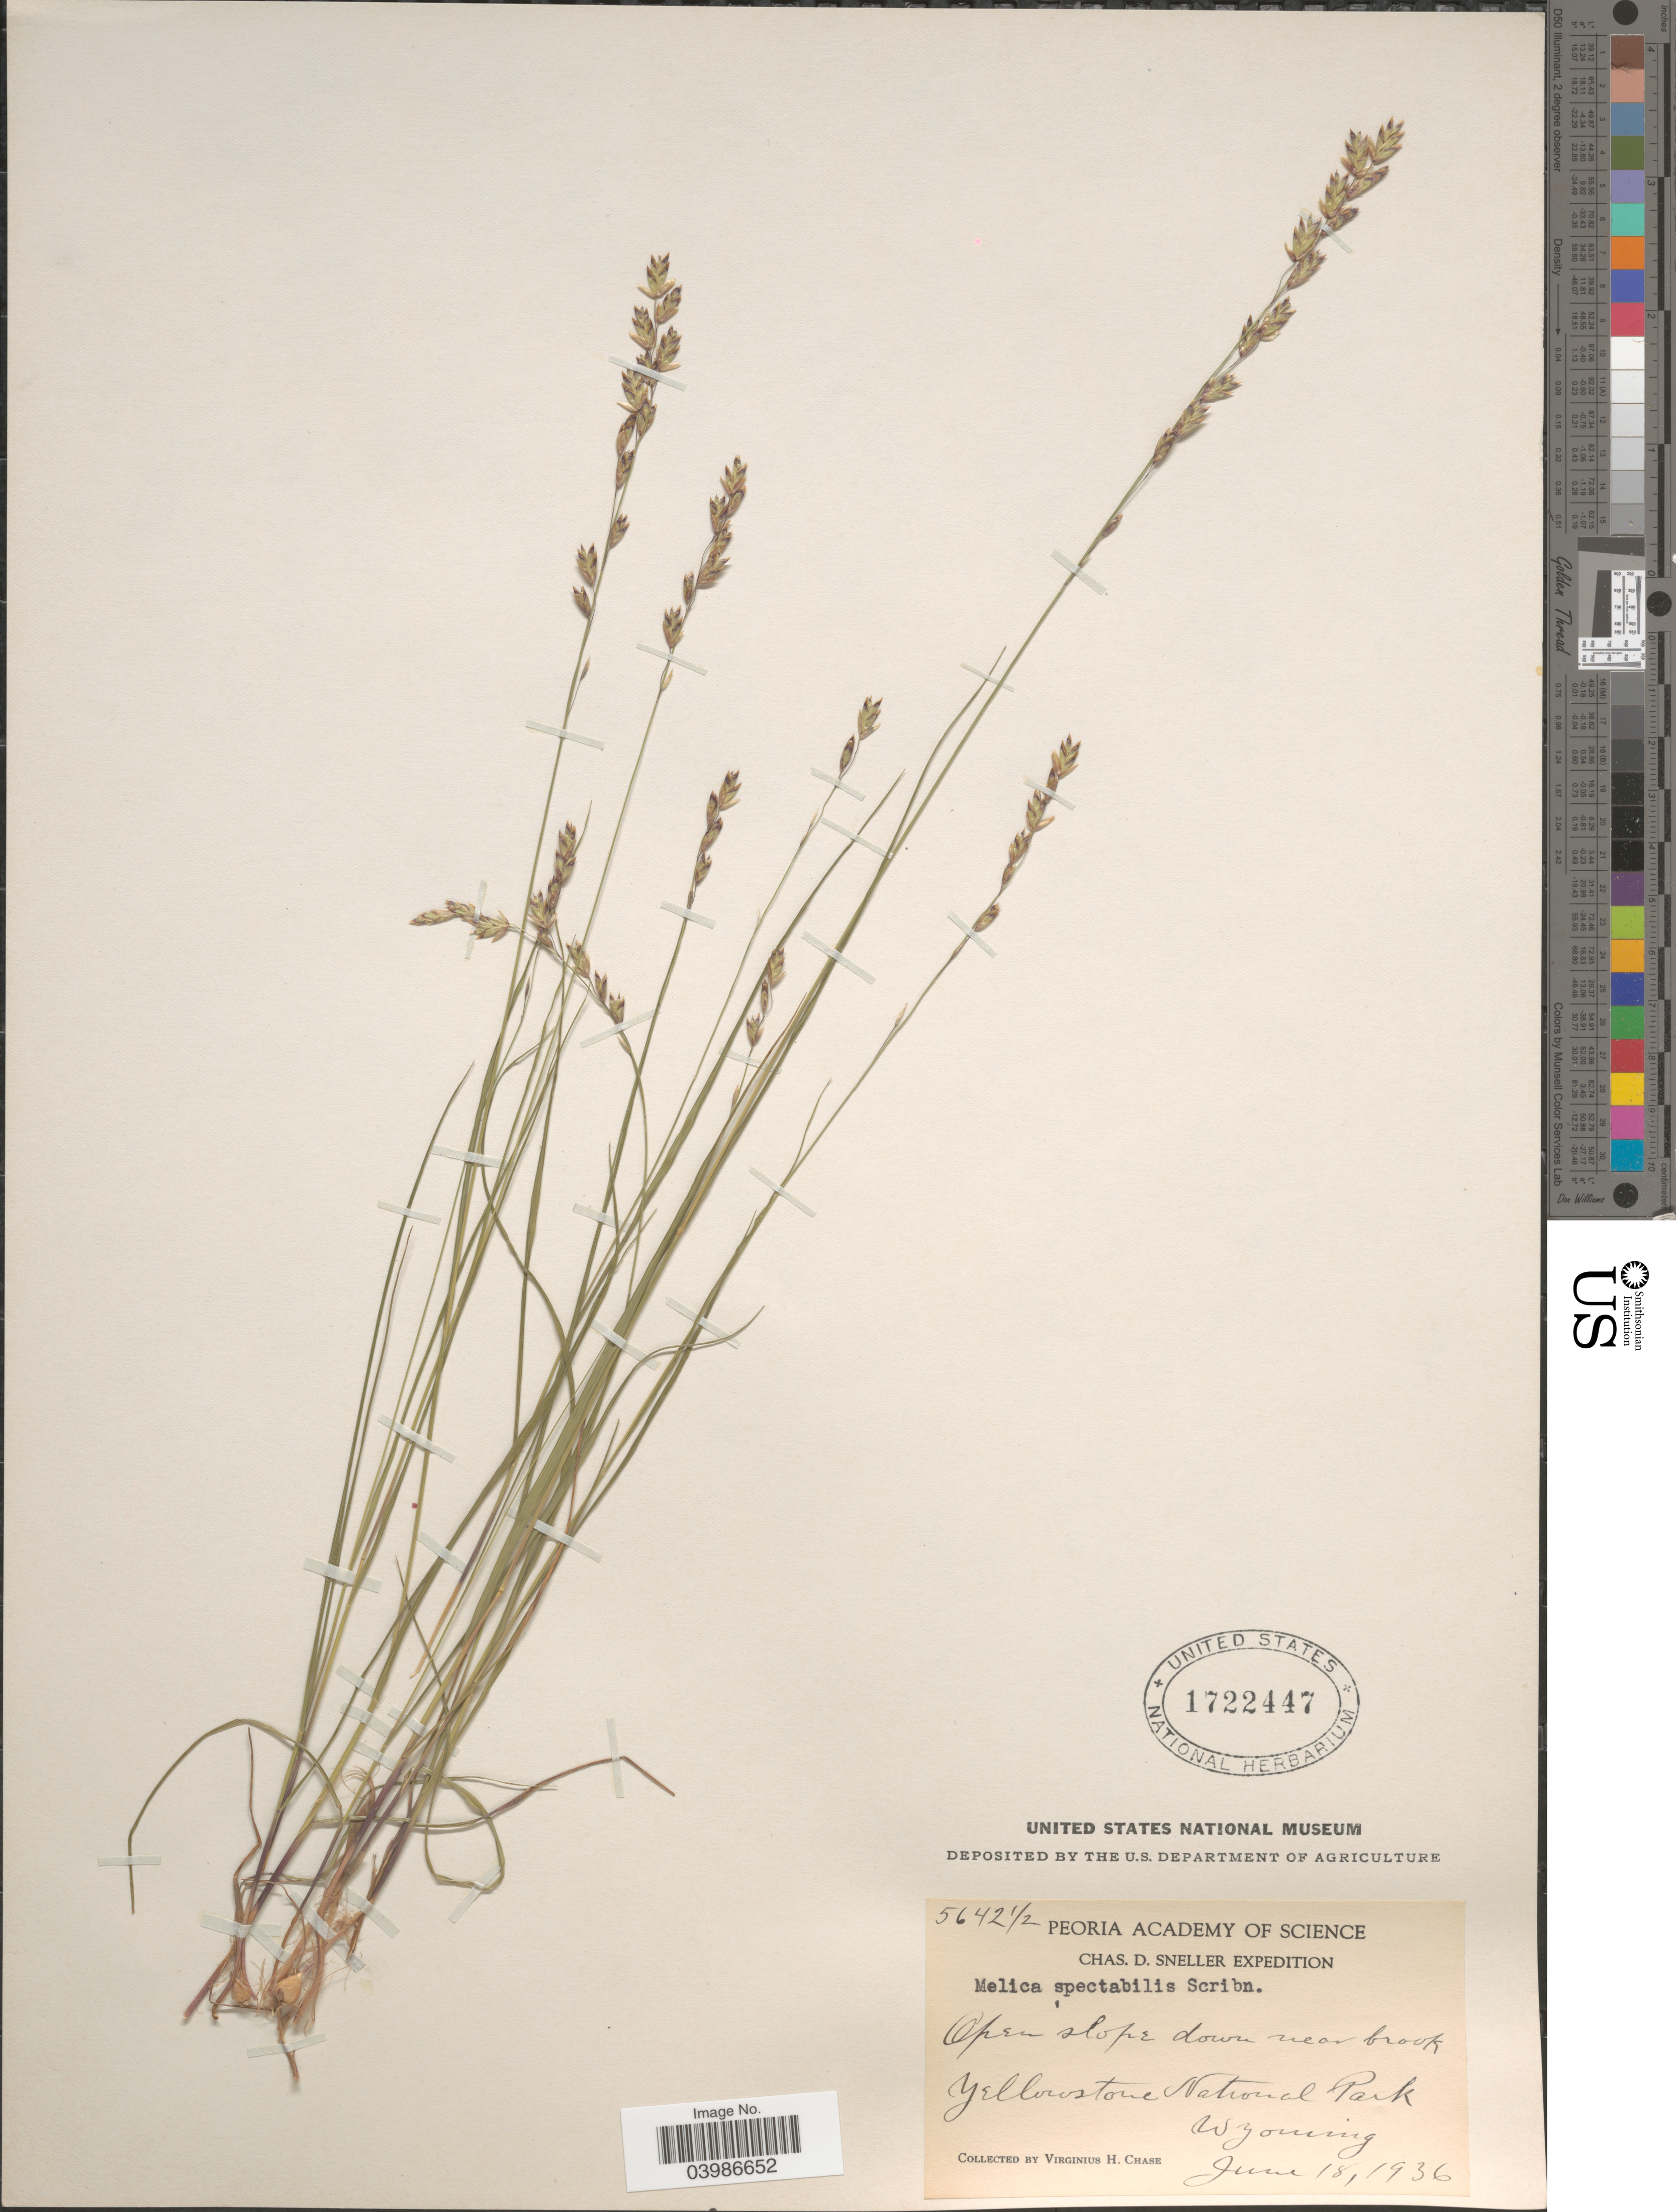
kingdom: Plantae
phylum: Tracheophyta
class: Liliopsida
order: Poales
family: Poaceae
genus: Melica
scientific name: Melica spectabilis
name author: Scribn.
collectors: V. H. Chase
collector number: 5642½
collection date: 1936-06-18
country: United States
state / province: Wyoming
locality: Open slope down near brook Yellowstone National Park.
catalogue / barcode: US 1722447